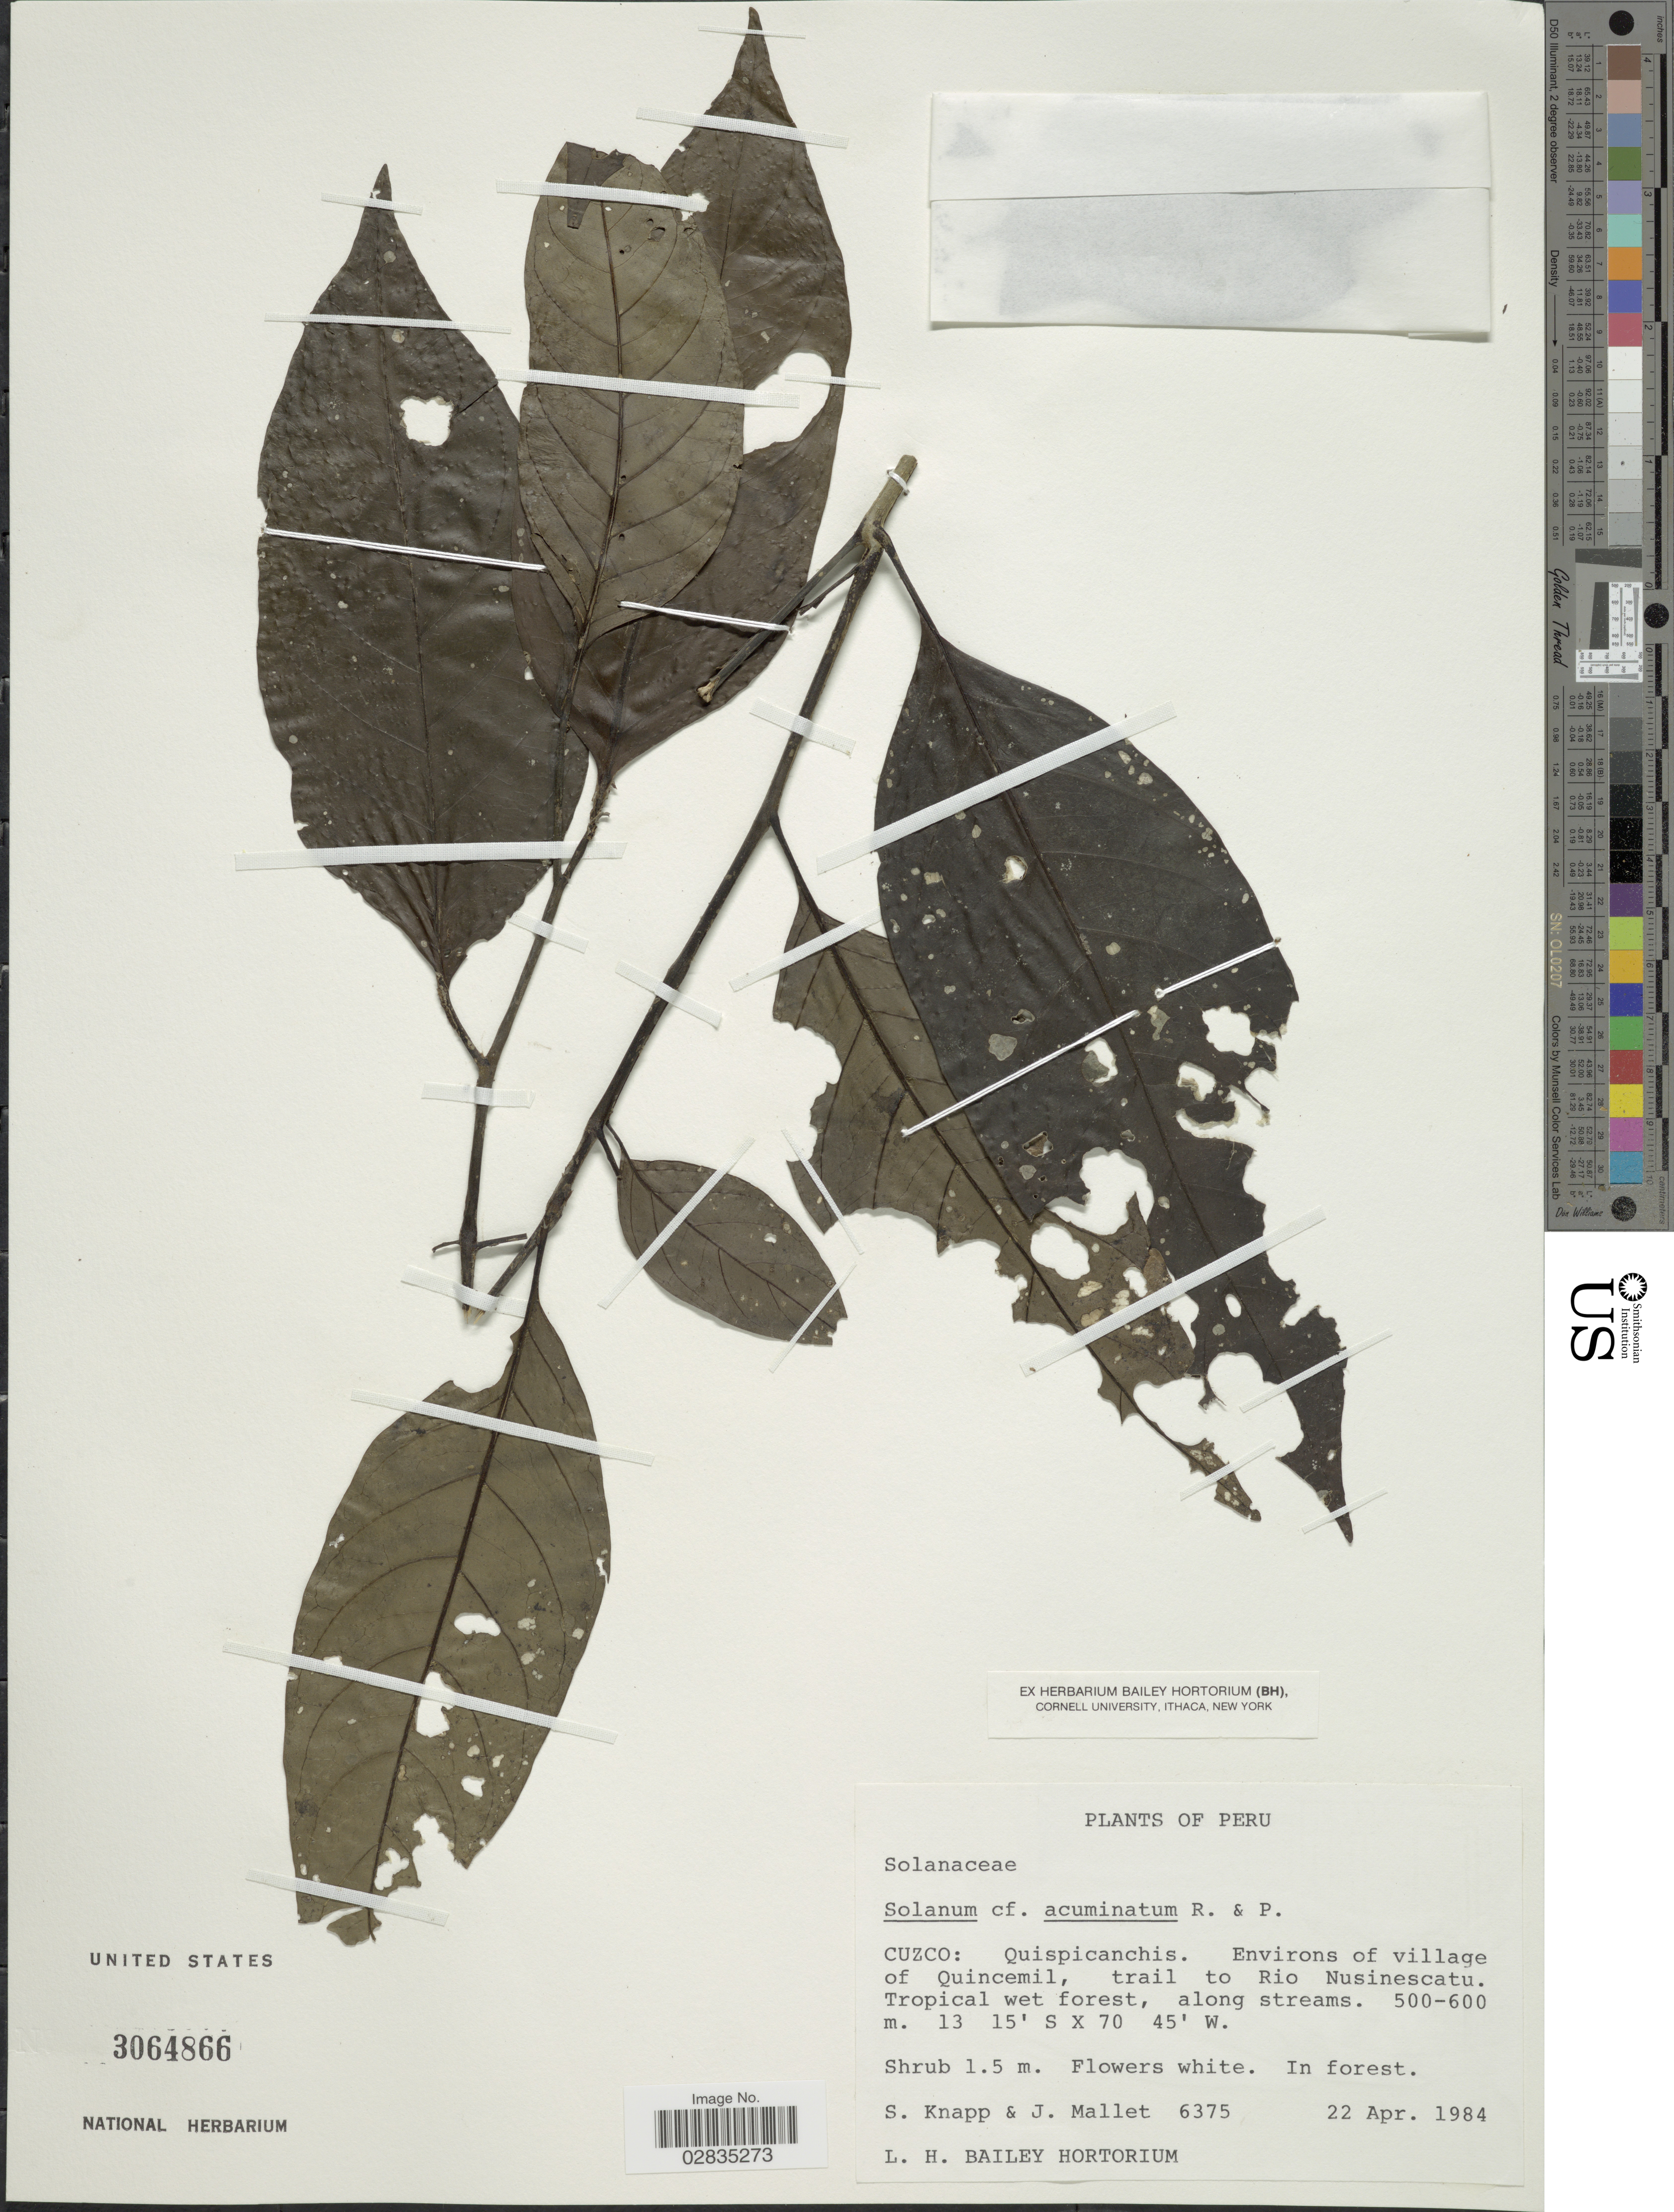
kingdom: Plantae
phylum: Tracheophyta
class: Magnoliopsida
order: Solanales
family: Solanaceae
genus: Solanum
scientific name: Solanum acuminatum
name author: Ruiz & Pav.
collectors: S. Knapp & J. Mallet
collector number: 6375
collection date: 1984-04-22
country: Peru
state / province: Cusco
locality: Quispicanchis. Environs of village of Quincemil, trail to Rio Nusinescatu.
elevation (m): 500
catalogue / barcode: US 3064866